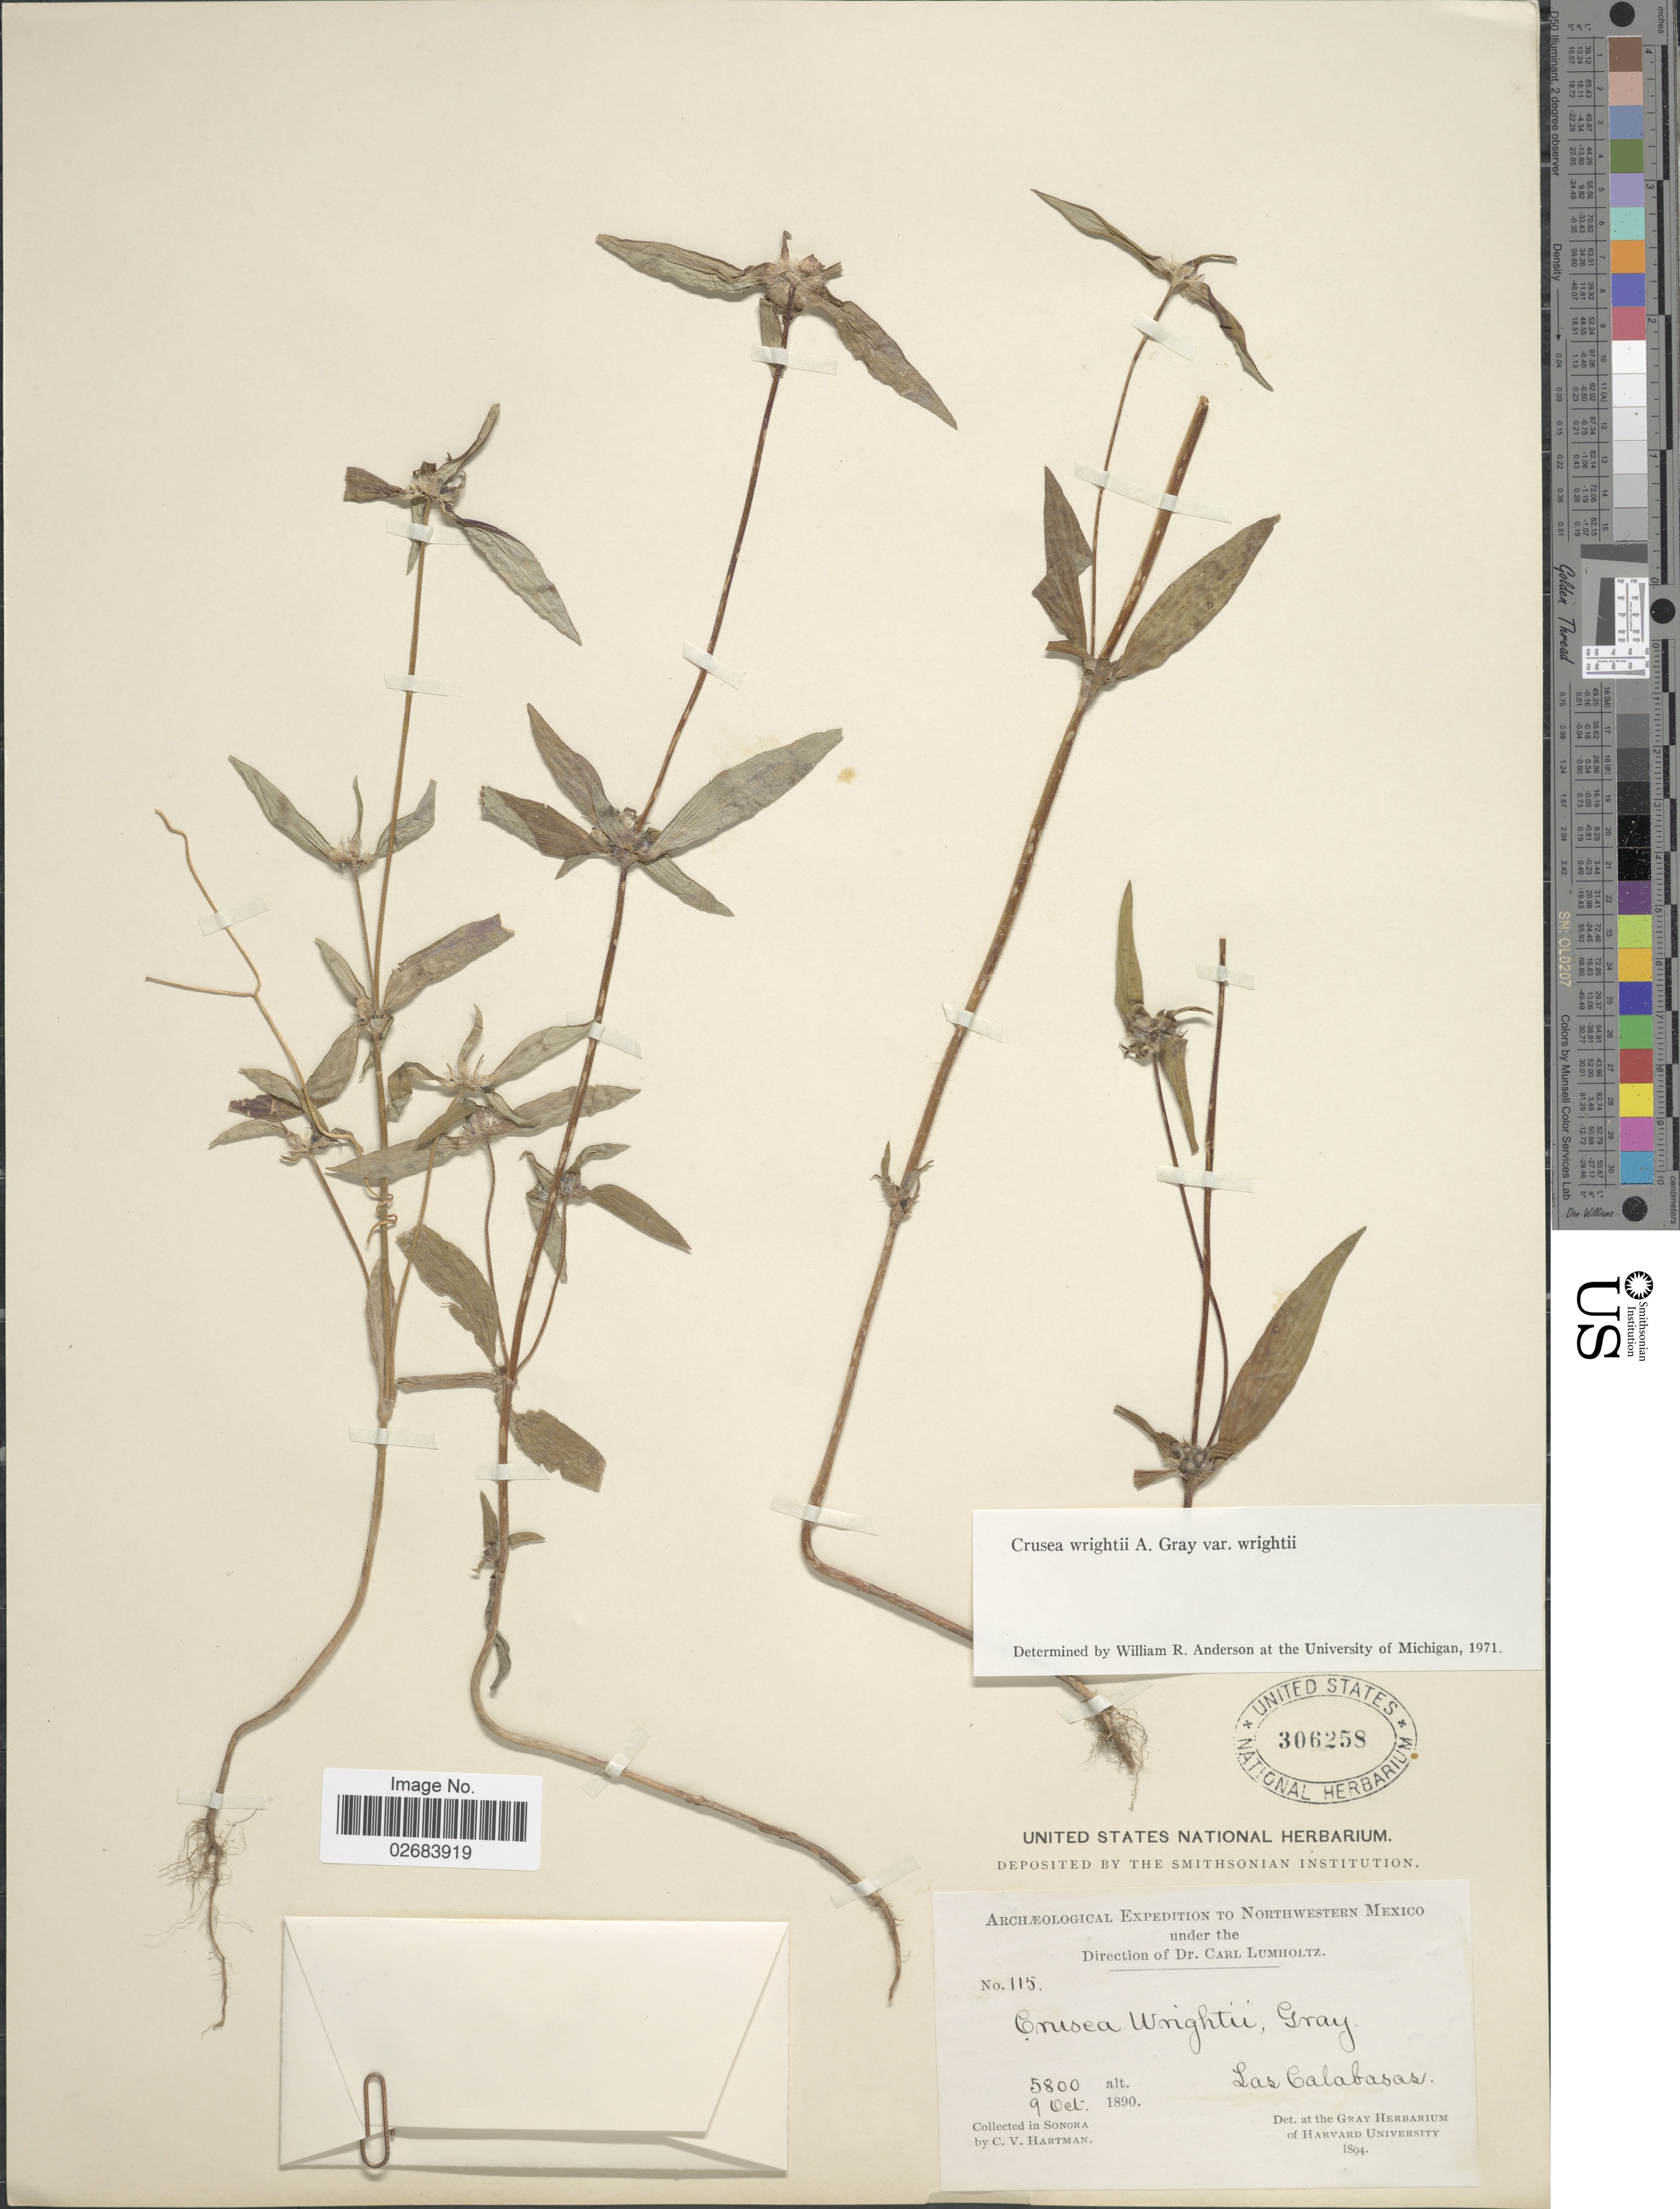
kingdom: Plantae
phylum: Tracheophyta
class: Magnoliopsida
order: Gentianales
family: Rubiaceae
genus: Crusea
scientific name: Crusea wrightii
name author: A. Gray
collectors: C. V. Hartman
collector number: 115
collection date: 1890-10-09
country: Mexico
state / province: Sonora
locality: Las Calabasas, Northwestern Mexico.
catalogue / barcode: US 306258